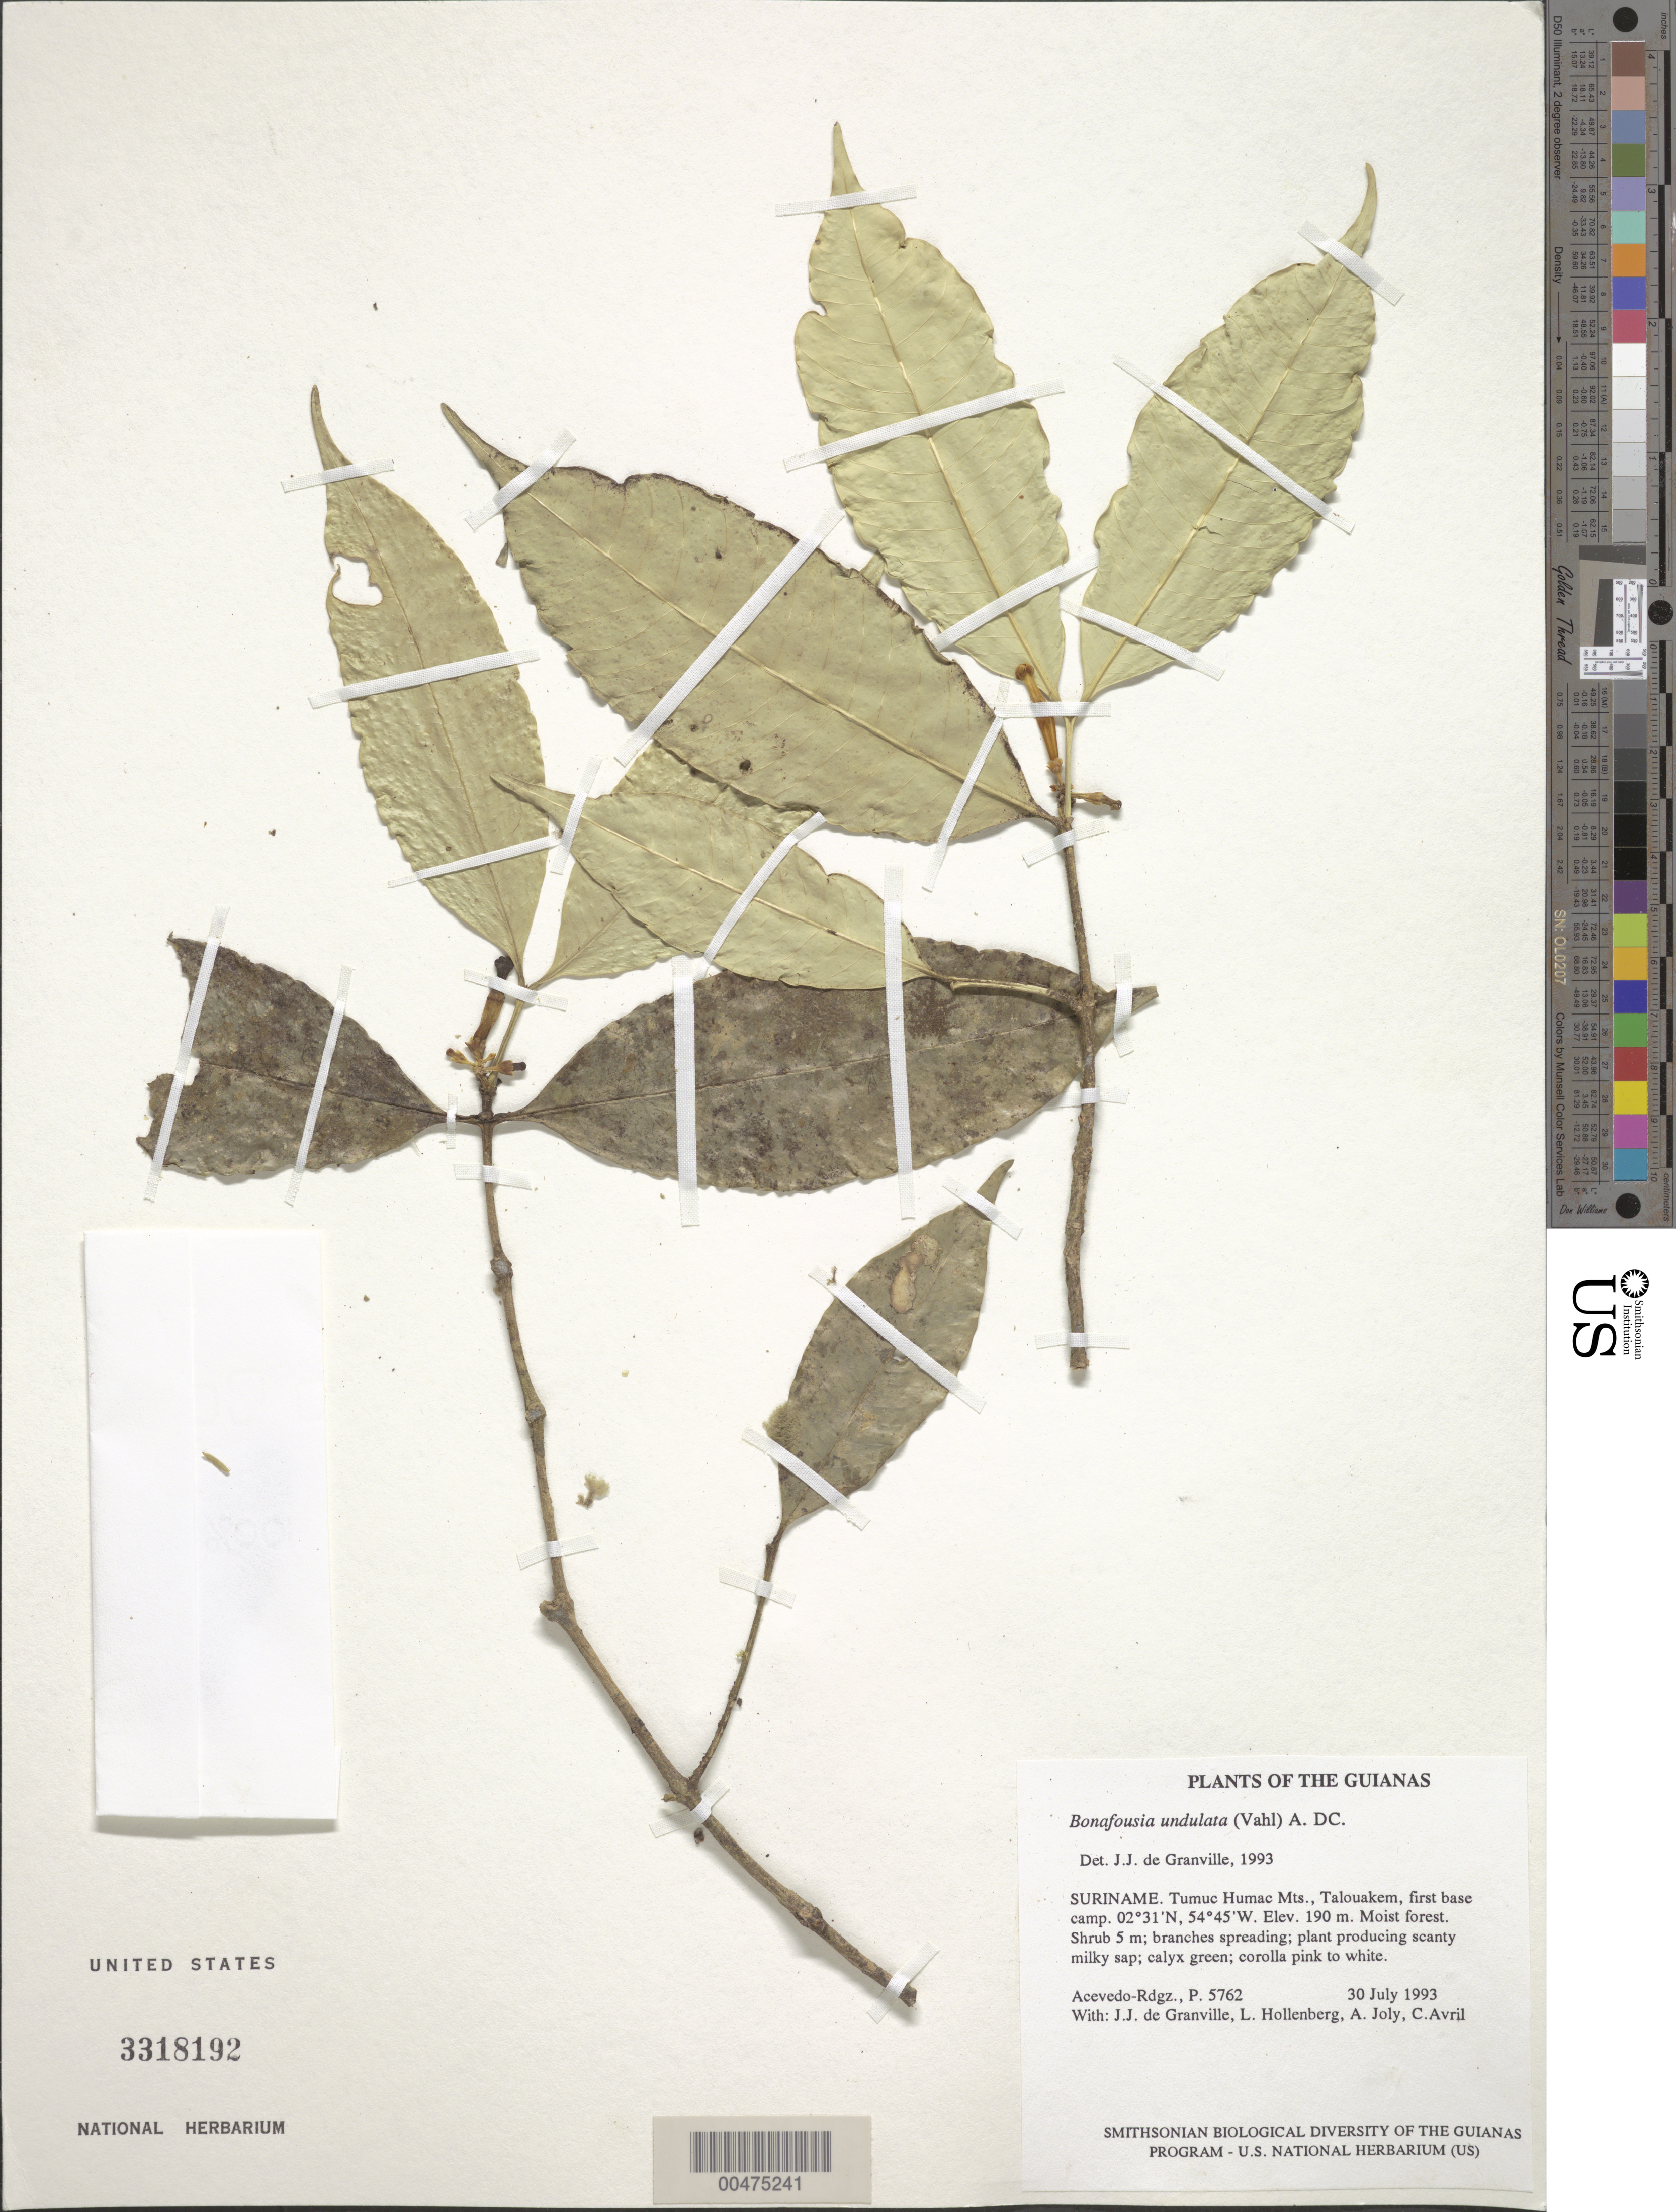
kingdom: Plantae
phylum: Tracheophyta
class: Magnoliopsida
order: Gentianales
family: Apocynaceae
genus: Bonafousia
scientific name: Bonafousia undulata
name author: (Vahl) A. DC.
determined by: Granville, J. J. de, (CAY), Institut de Recherche pour le Developpement (IRD) (FRENCH GUIANA)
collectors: P. Acevedo-Rodr., J.-J. de Granville, L. Hollenberg, A. Joly & C. Avril de Maria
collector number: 5762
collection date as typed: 30 Jul 1993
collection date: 1993-07-30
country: Suriname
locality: Tumuc Humac Mts., Talouakem, first base camp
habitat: Moist forest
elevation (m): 190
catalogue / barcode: US 3318192